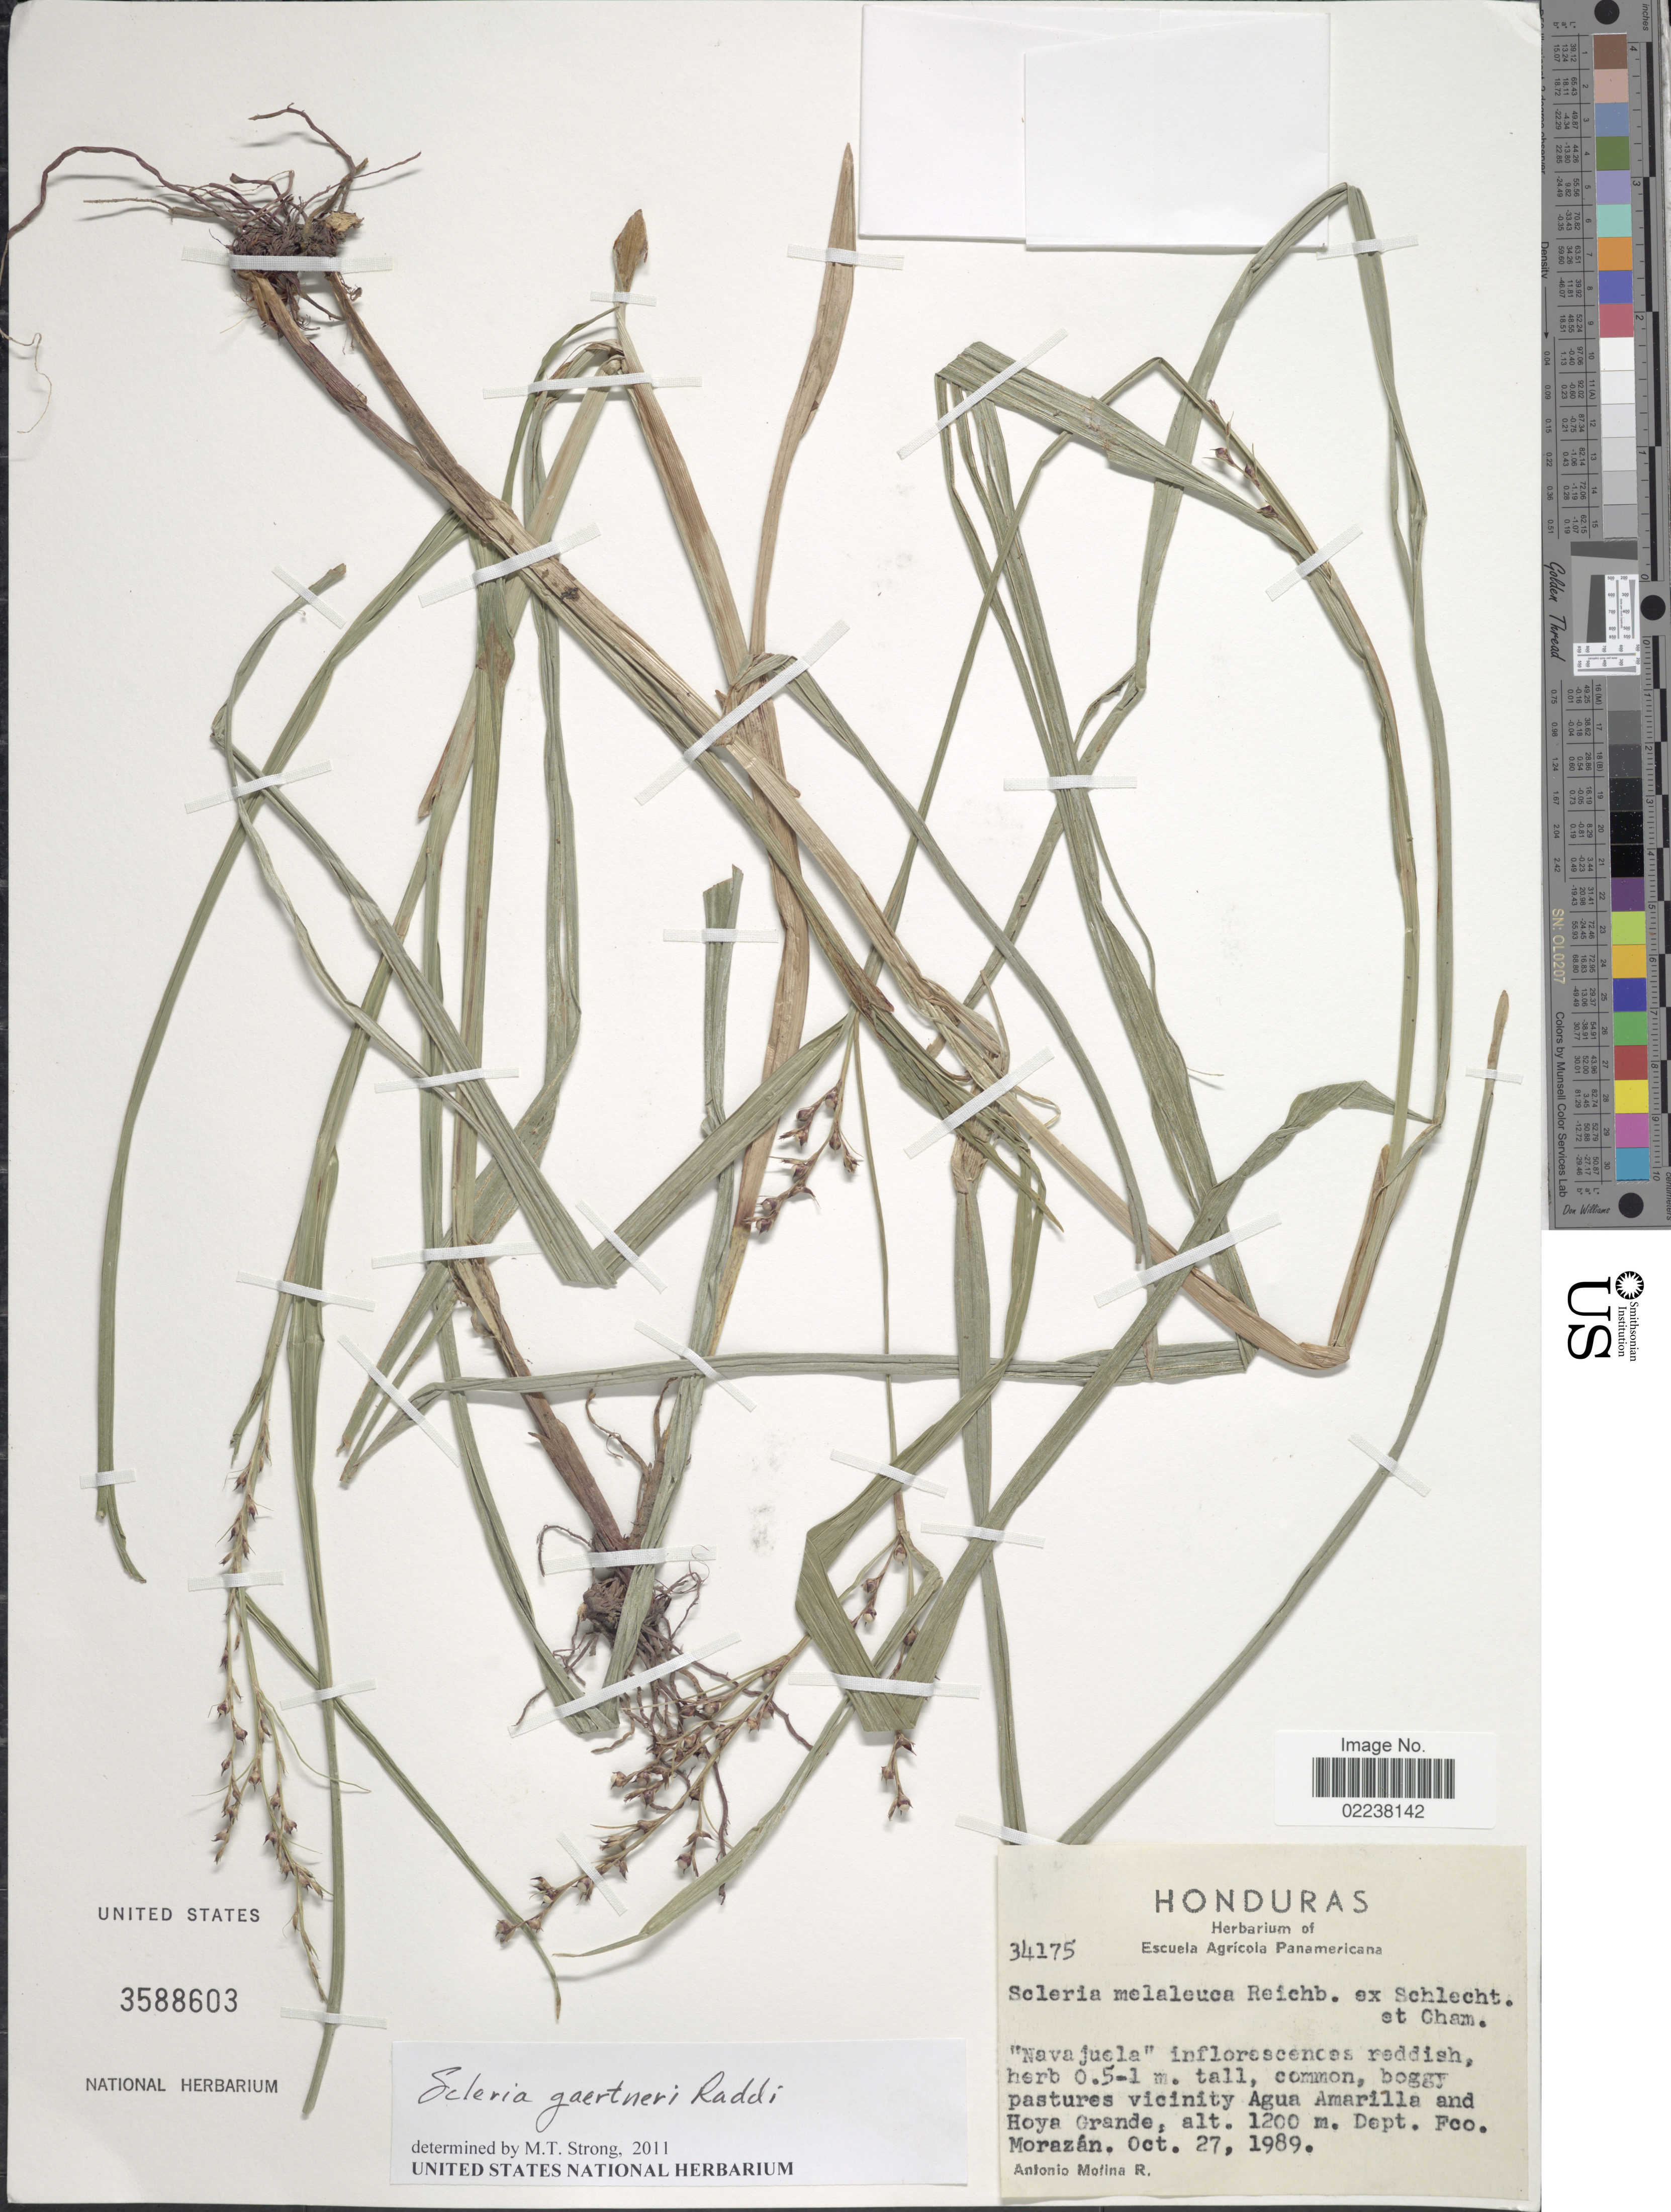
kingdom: Plantae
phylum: Tracheophyta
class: Liliopsida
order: Poales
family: Cyperaceae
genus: Scleria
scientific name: Scleria gaertneri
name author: Raddi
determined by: Strong, Mark T., (BOT), Smithsonian Institution - National Museum of Natural History (UNITED STATES)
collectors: A. Molina R.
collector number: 34175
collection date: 1989-10-27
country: Honduras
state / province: Fco. Morazán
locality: Vicinity Agua Amarilla and Hoya Grande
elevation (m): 1200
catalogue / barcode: US 3588603